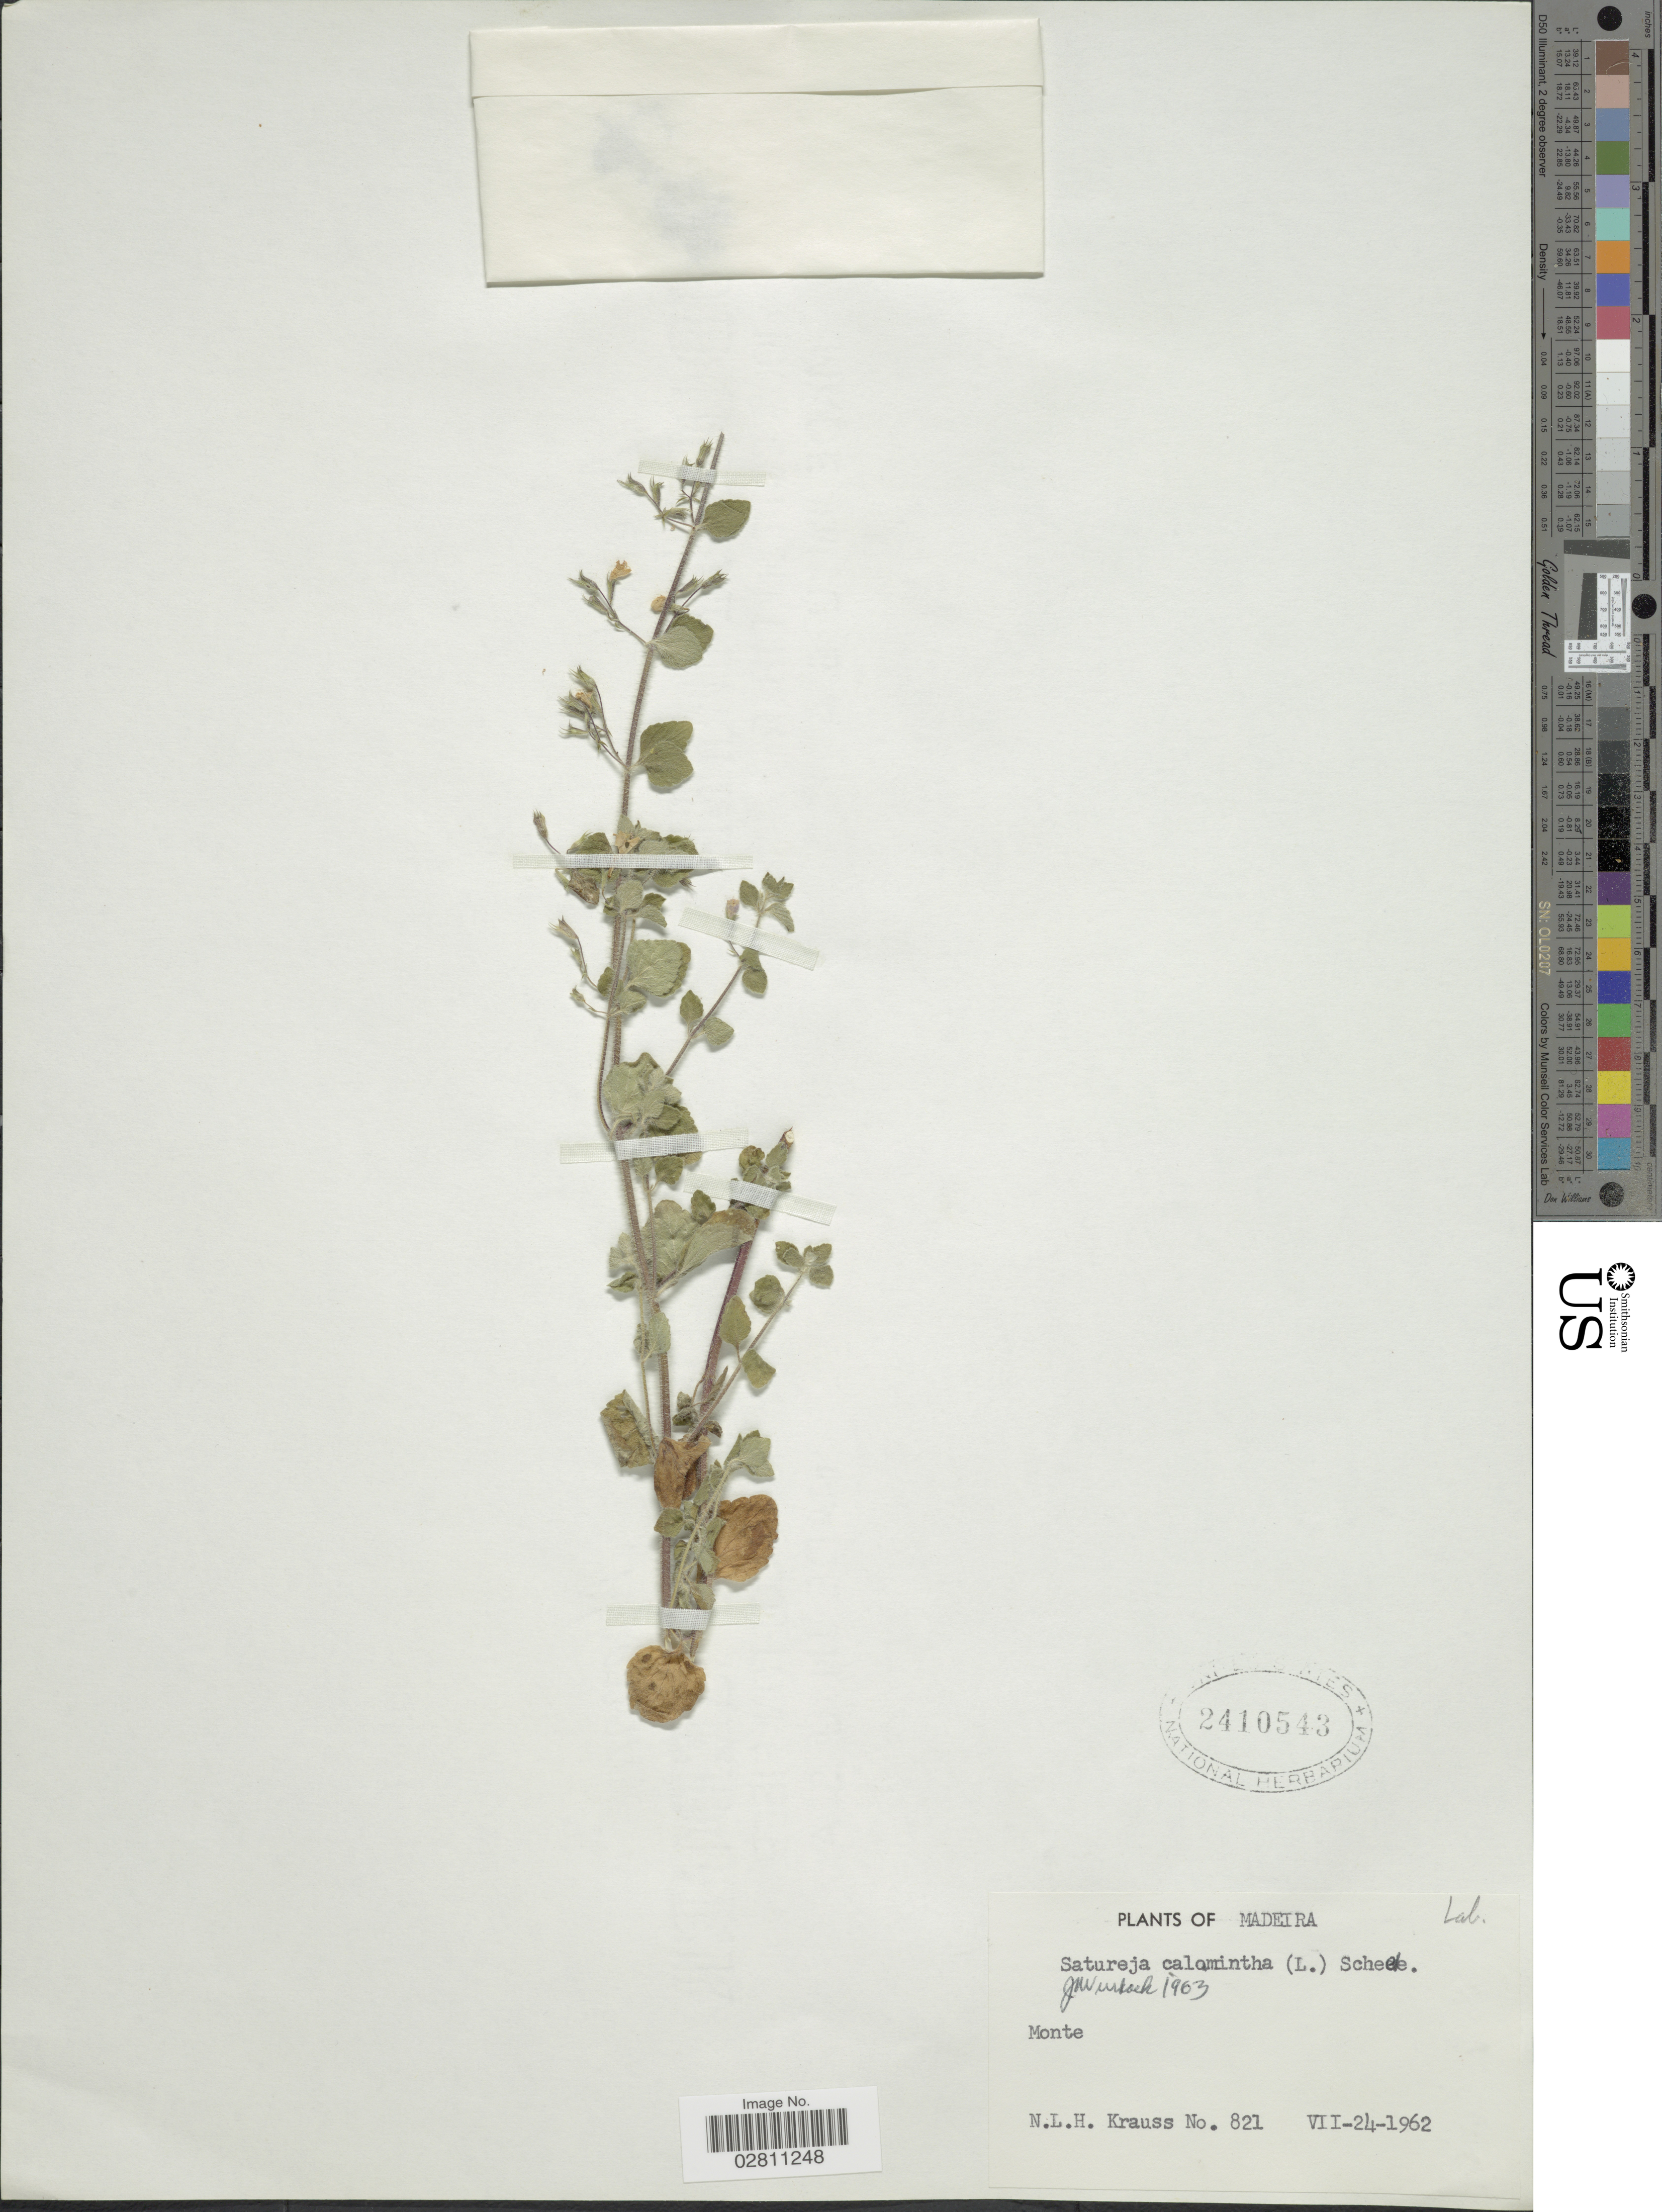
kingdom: Plantae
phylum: Tracheophyta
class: Magnoliopsida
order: Lamiales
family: Lamiaceae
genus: Clinopodium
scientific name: Clinopodium nepeta subsp. glandulosum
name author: (Req.) Govaerts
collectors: N. Krauss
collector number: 821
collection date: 1962-07-24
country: Portugal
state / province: Madeira (Aut. Reg.)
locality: Monte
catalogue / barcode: US 2410543